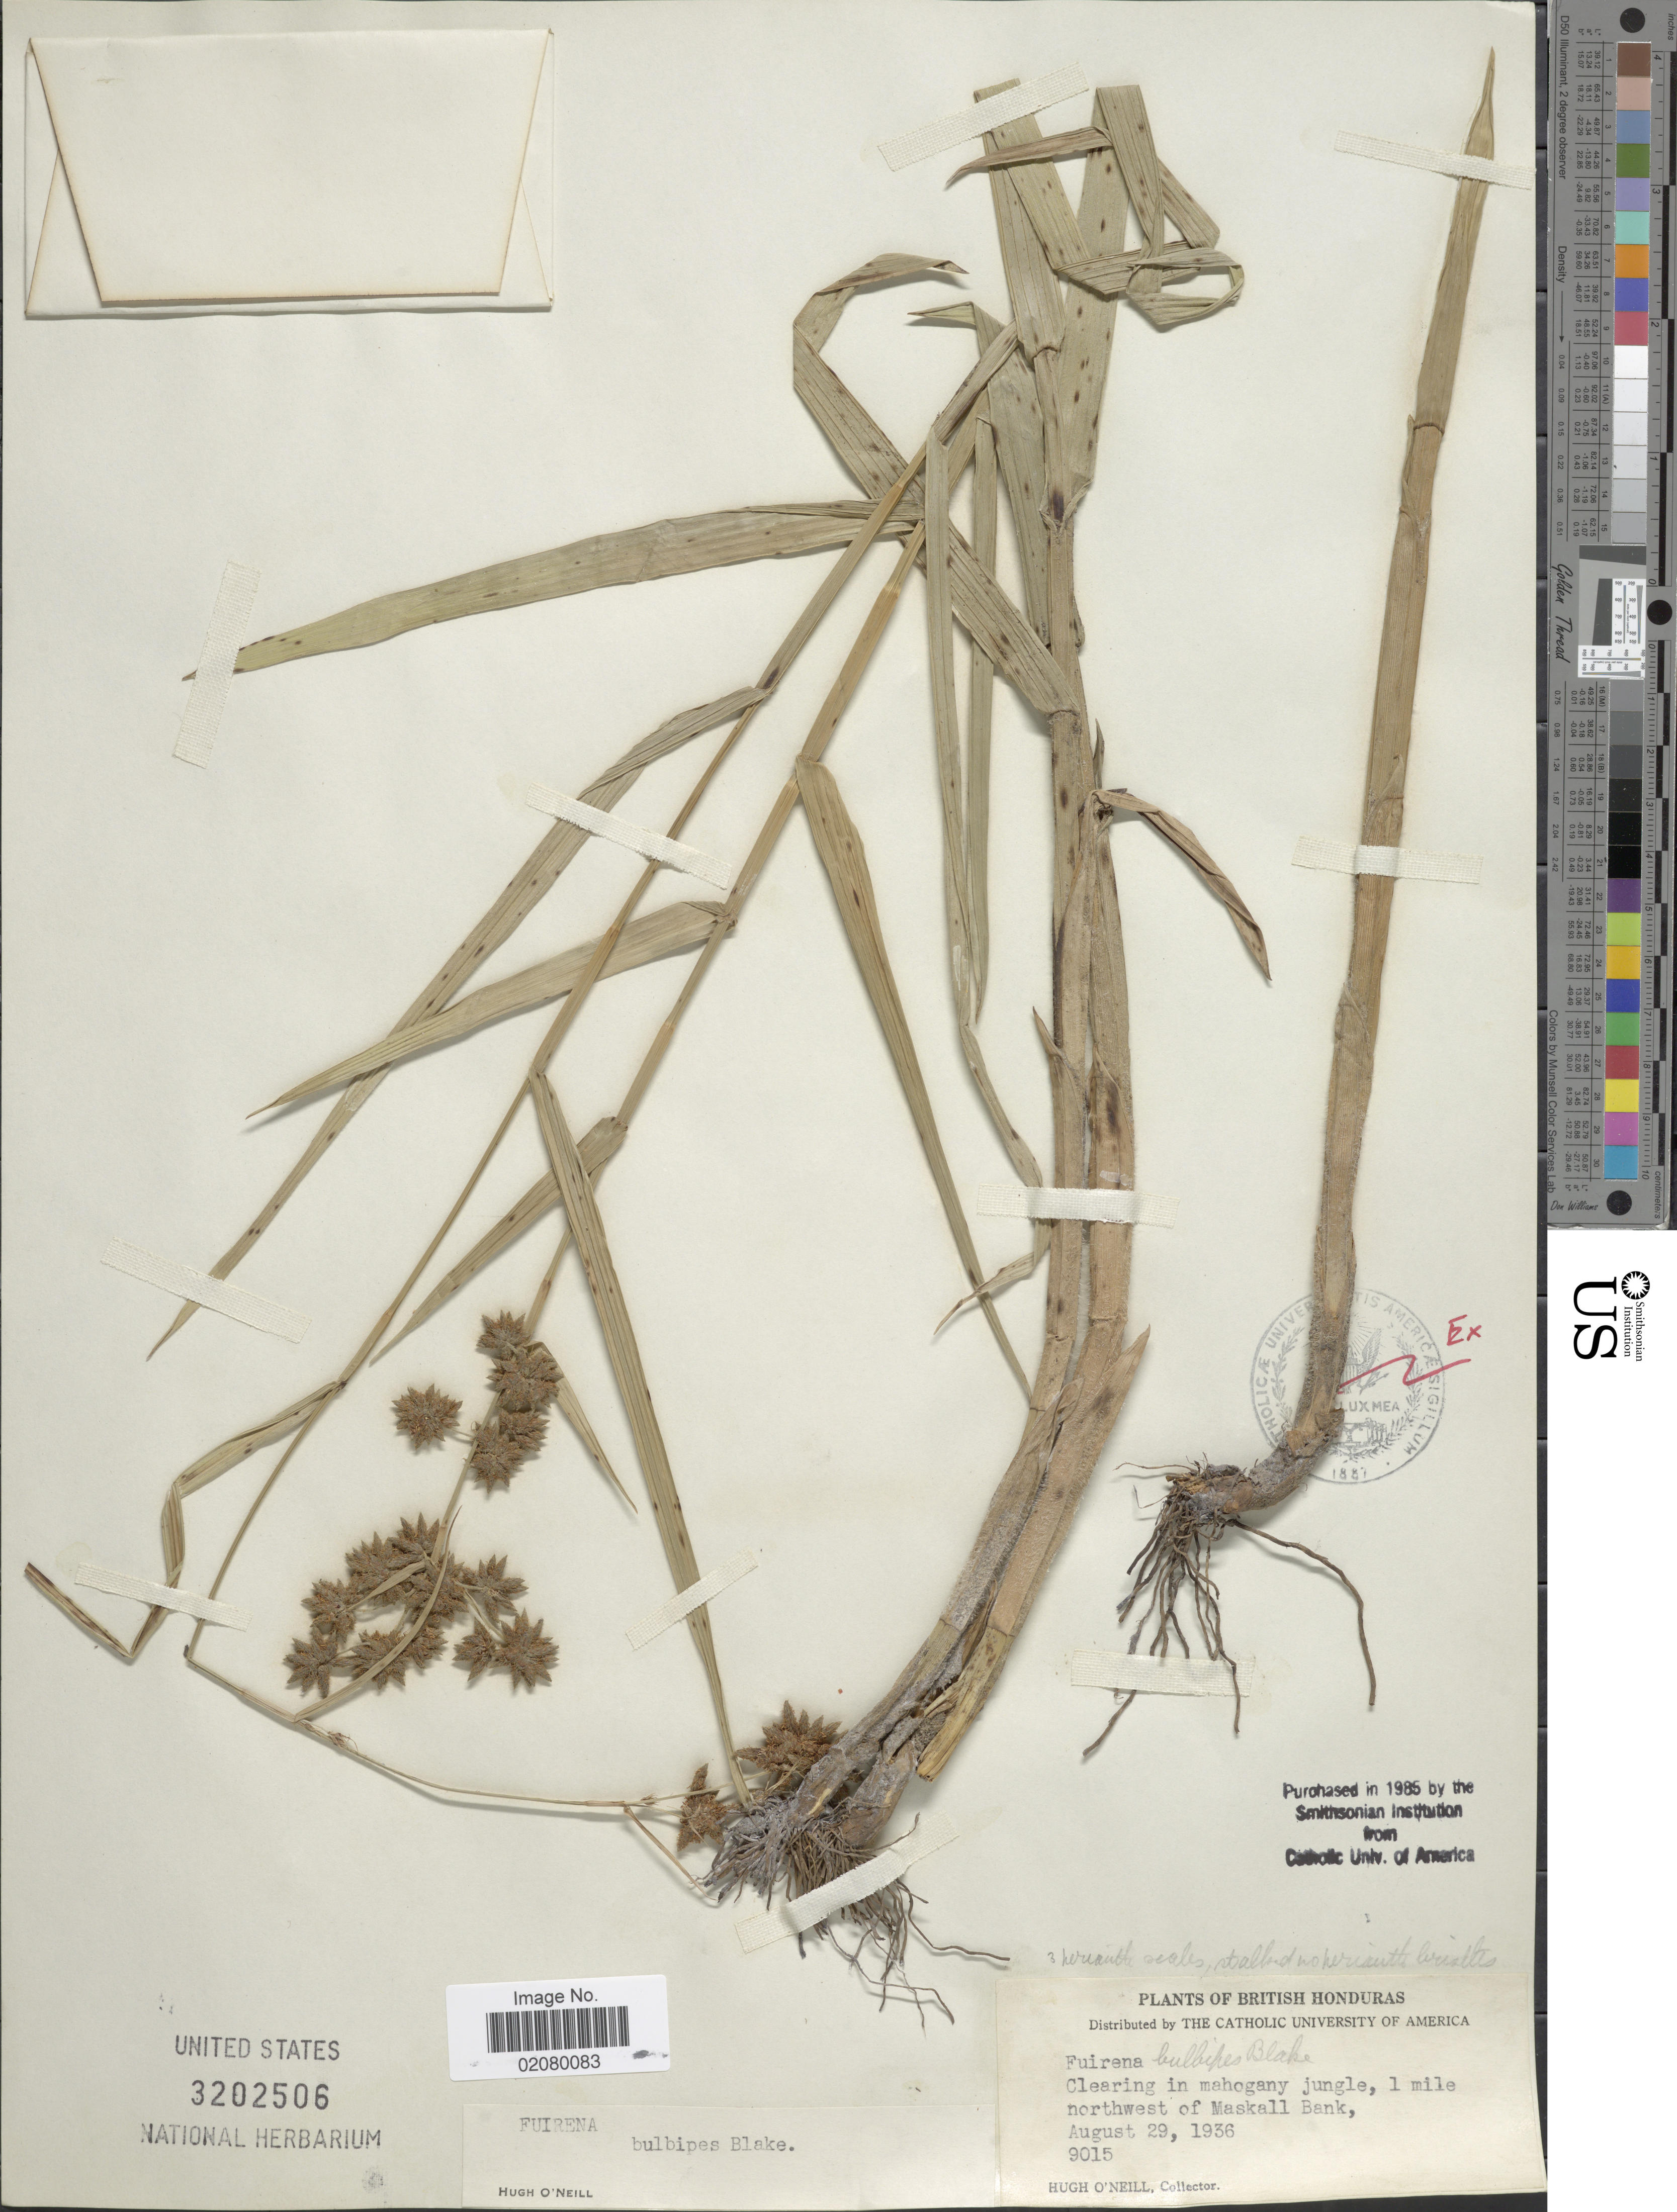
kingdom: Plantae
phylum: Tracheophyta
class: Liliopsida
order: Poales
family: Cyperaceae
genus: Fuirena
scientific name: Fuirena camptotricha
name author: C. Wright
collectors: H. O'Neill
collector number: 9015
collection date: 1936-08-29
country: Belize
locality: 1 mile northwest of Maskall Bank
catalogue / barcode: US 3202506